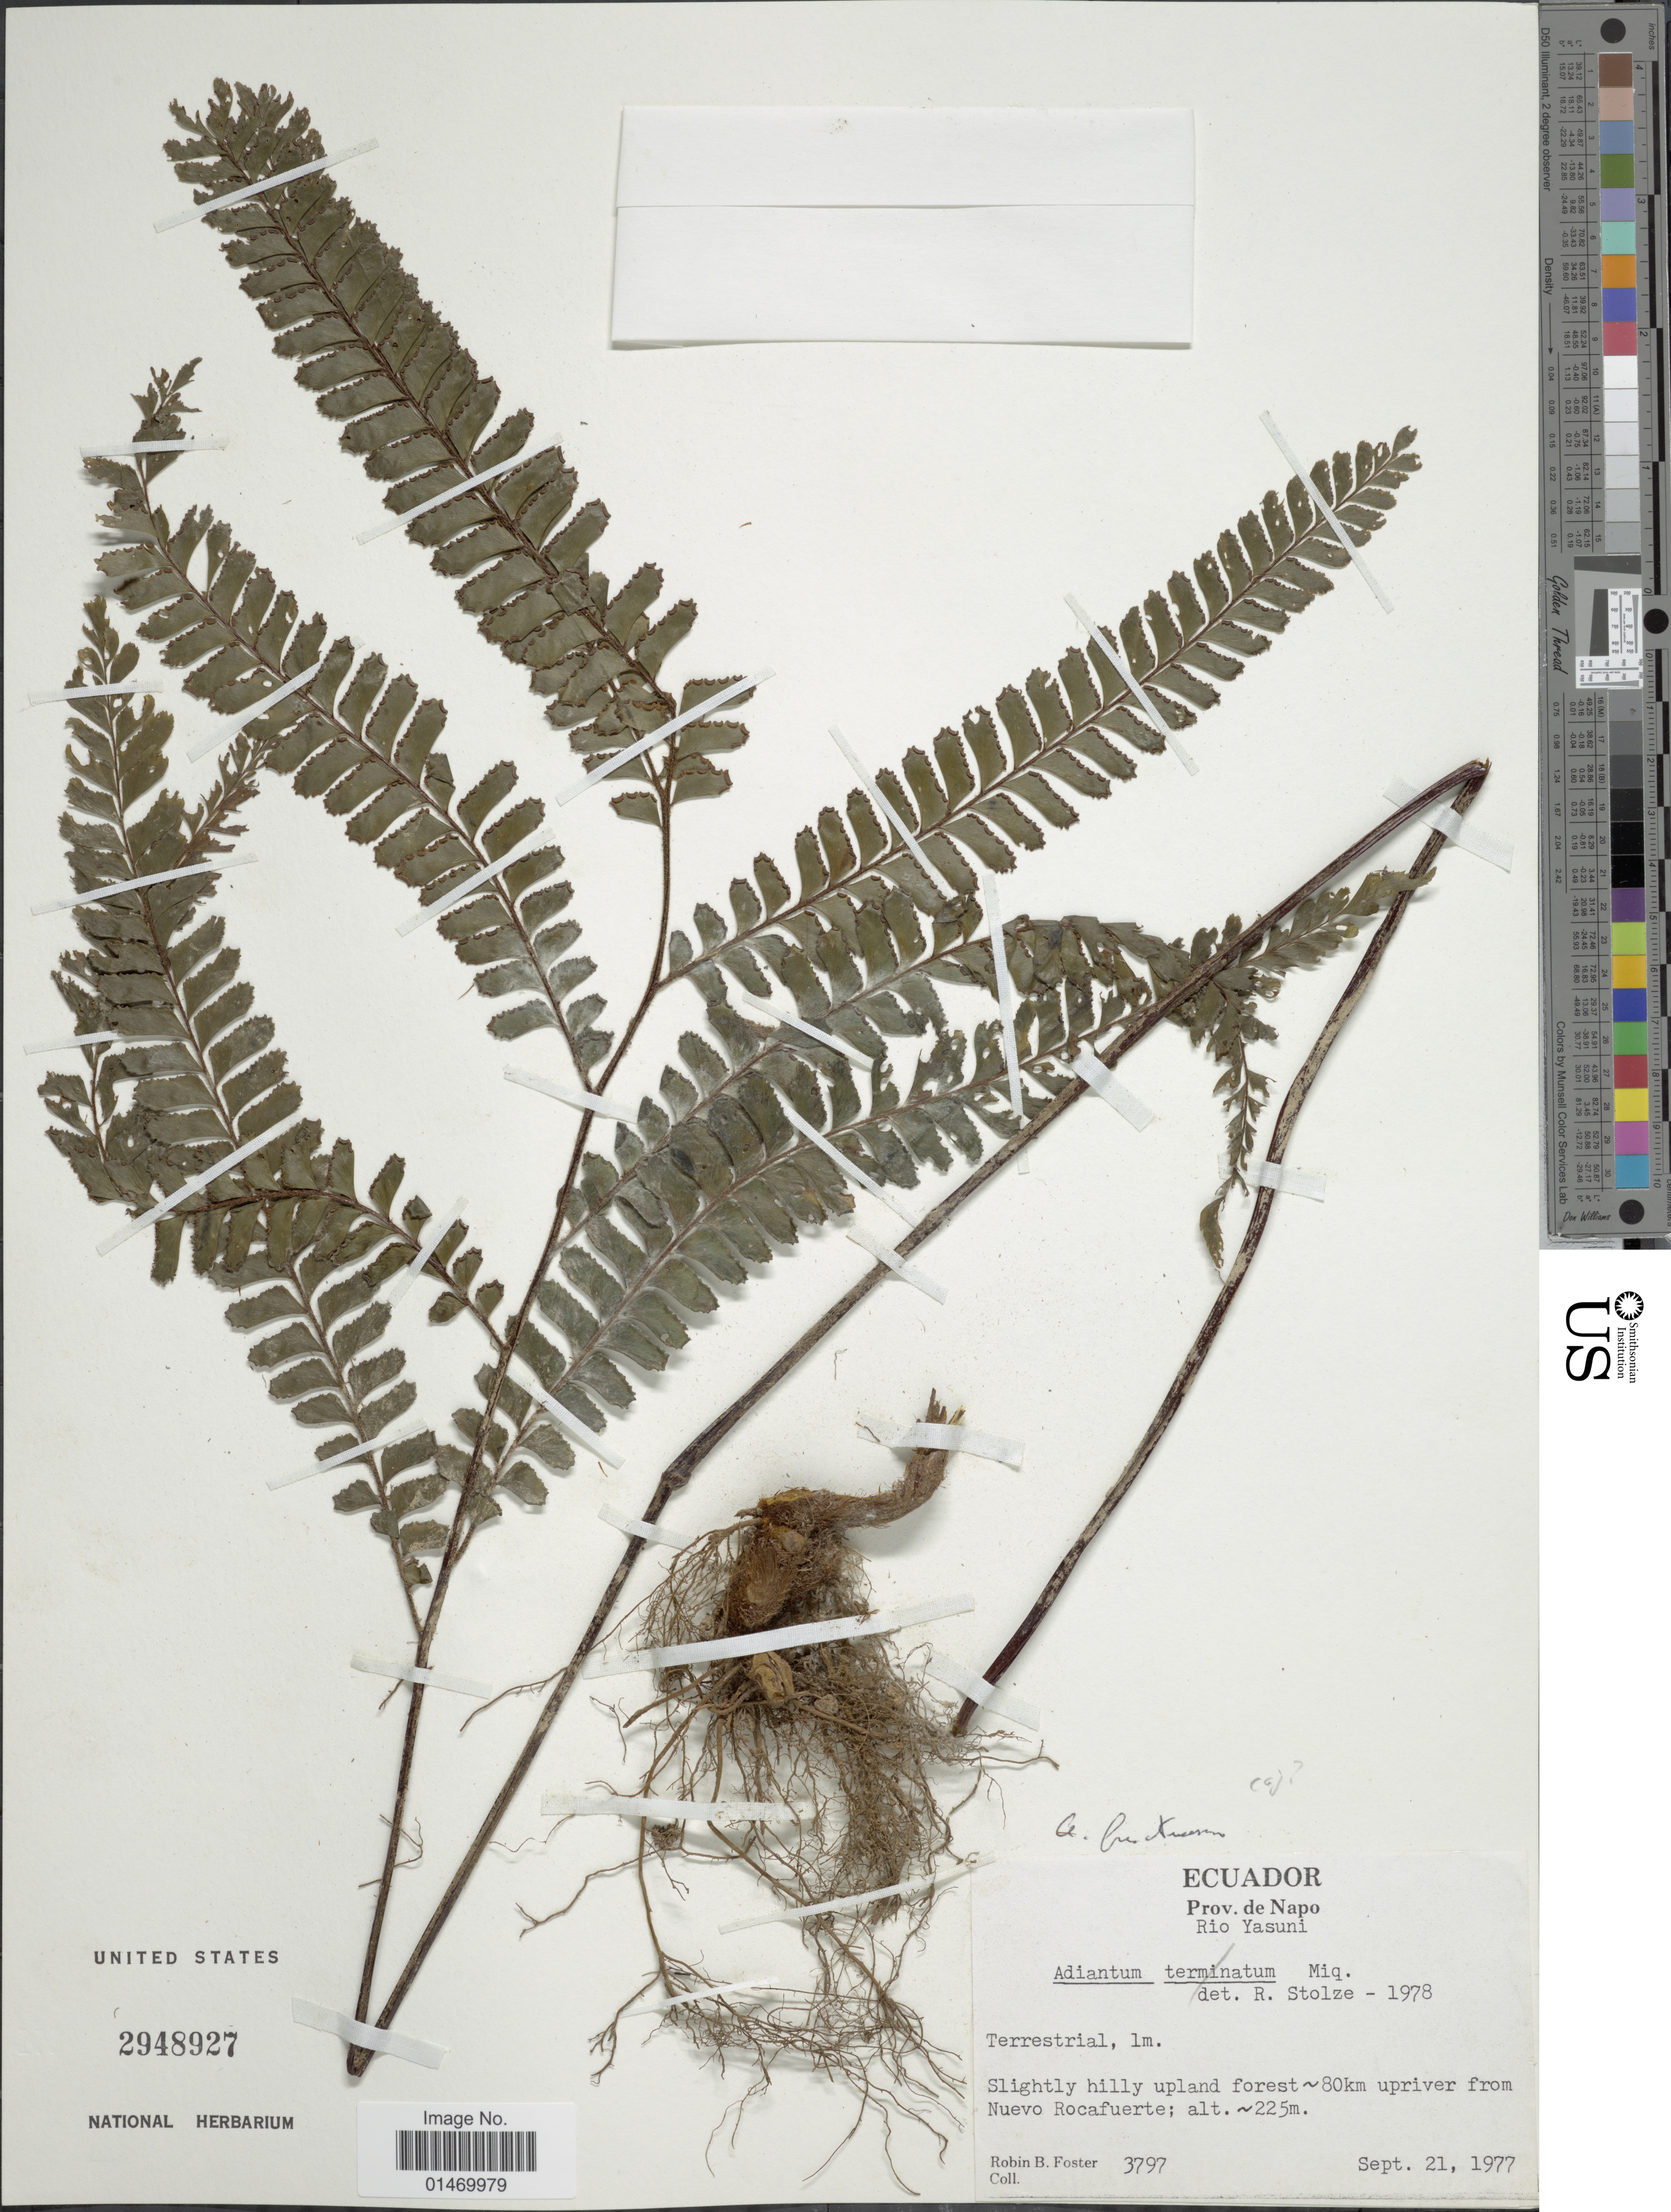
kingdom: Plantae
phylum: Tracheophyta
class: Polypodiopsida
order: Polypodiales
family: Pteridaceae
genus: Adiantum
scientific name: Adiantum cajennense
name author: Willd. ex Klotzsch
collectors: R. B. Foster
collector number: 3797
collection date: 1977-09-21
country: Ecuador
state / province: Napo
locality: Ecuador, Rio Yasuni, 80km upriver from Nuevo Rocafuerte.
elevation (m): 225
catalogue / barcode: US 2948927